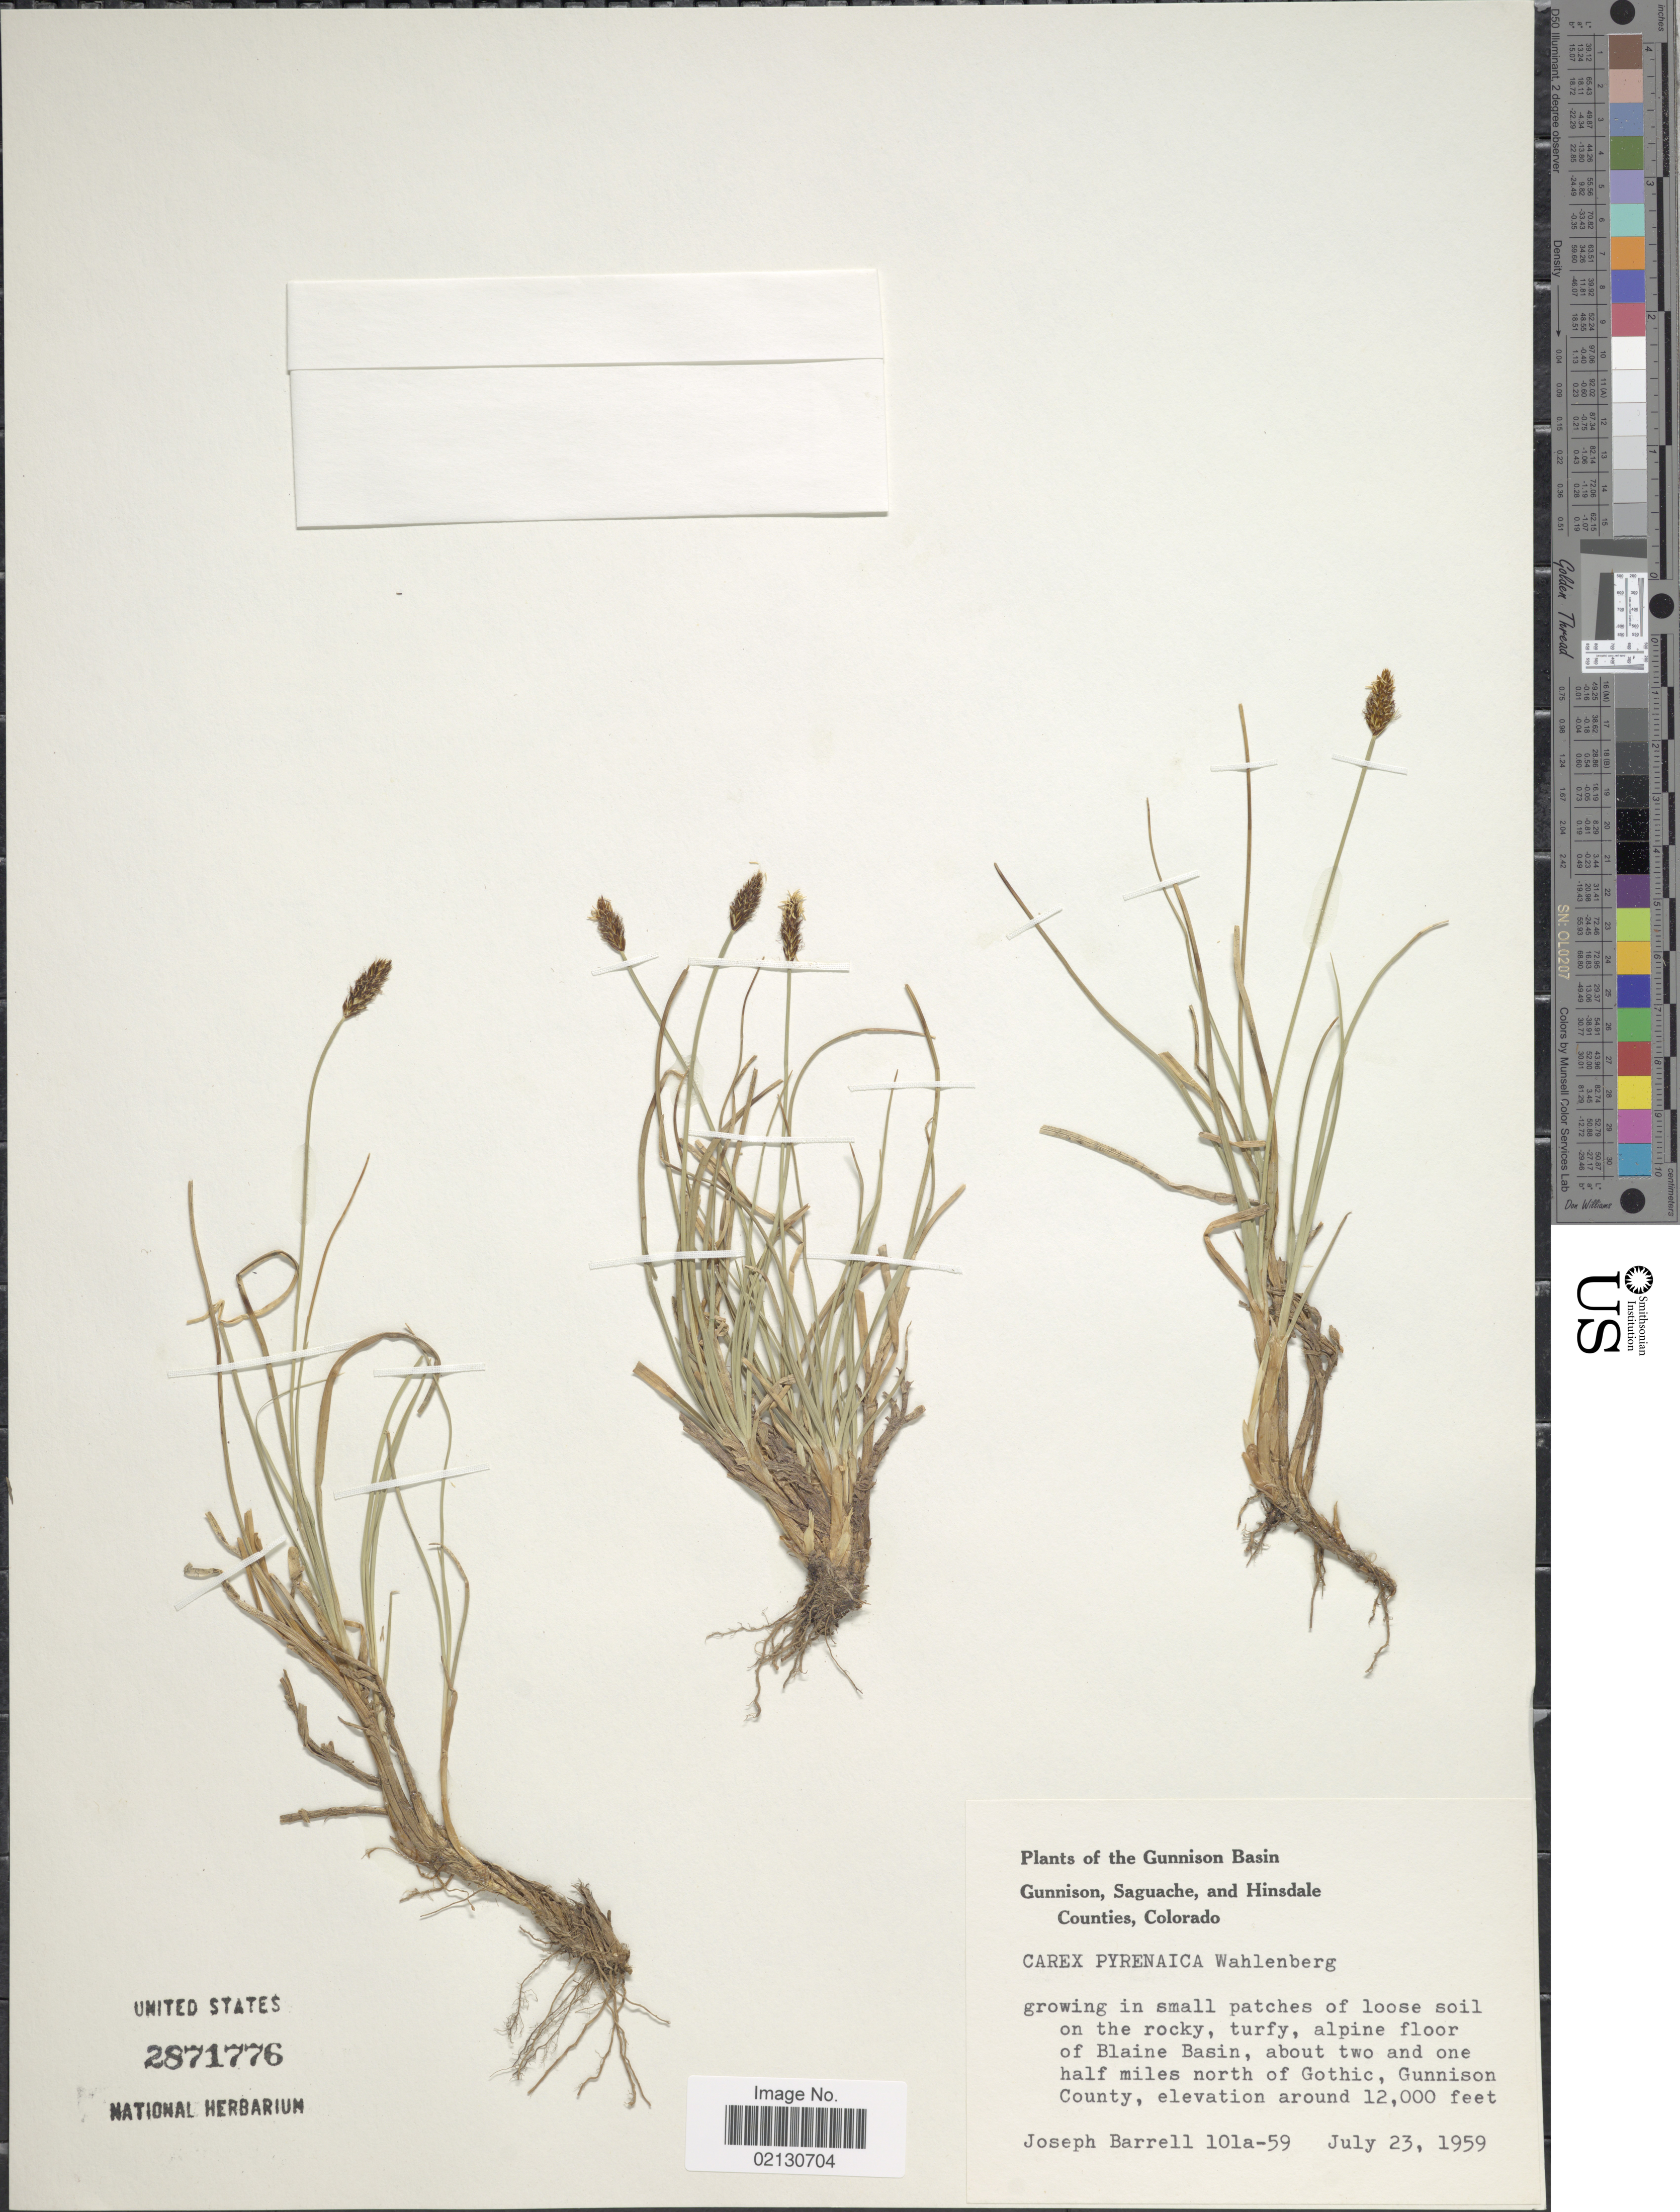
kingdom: Plantae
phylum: Tracheophyta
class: Liliopsida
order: Poales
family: Cyperaceae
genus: Carex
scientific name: Carex micropoda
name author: C.A. Mey.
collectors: J. Barrell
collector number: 101a-59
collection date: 1959-07-23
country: United States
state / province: Colorado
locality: Gunnison Basin. Blaine Basin, about two and one half miles north of Gothic, Gunnison County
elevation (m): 3658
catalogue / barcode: US 2871776